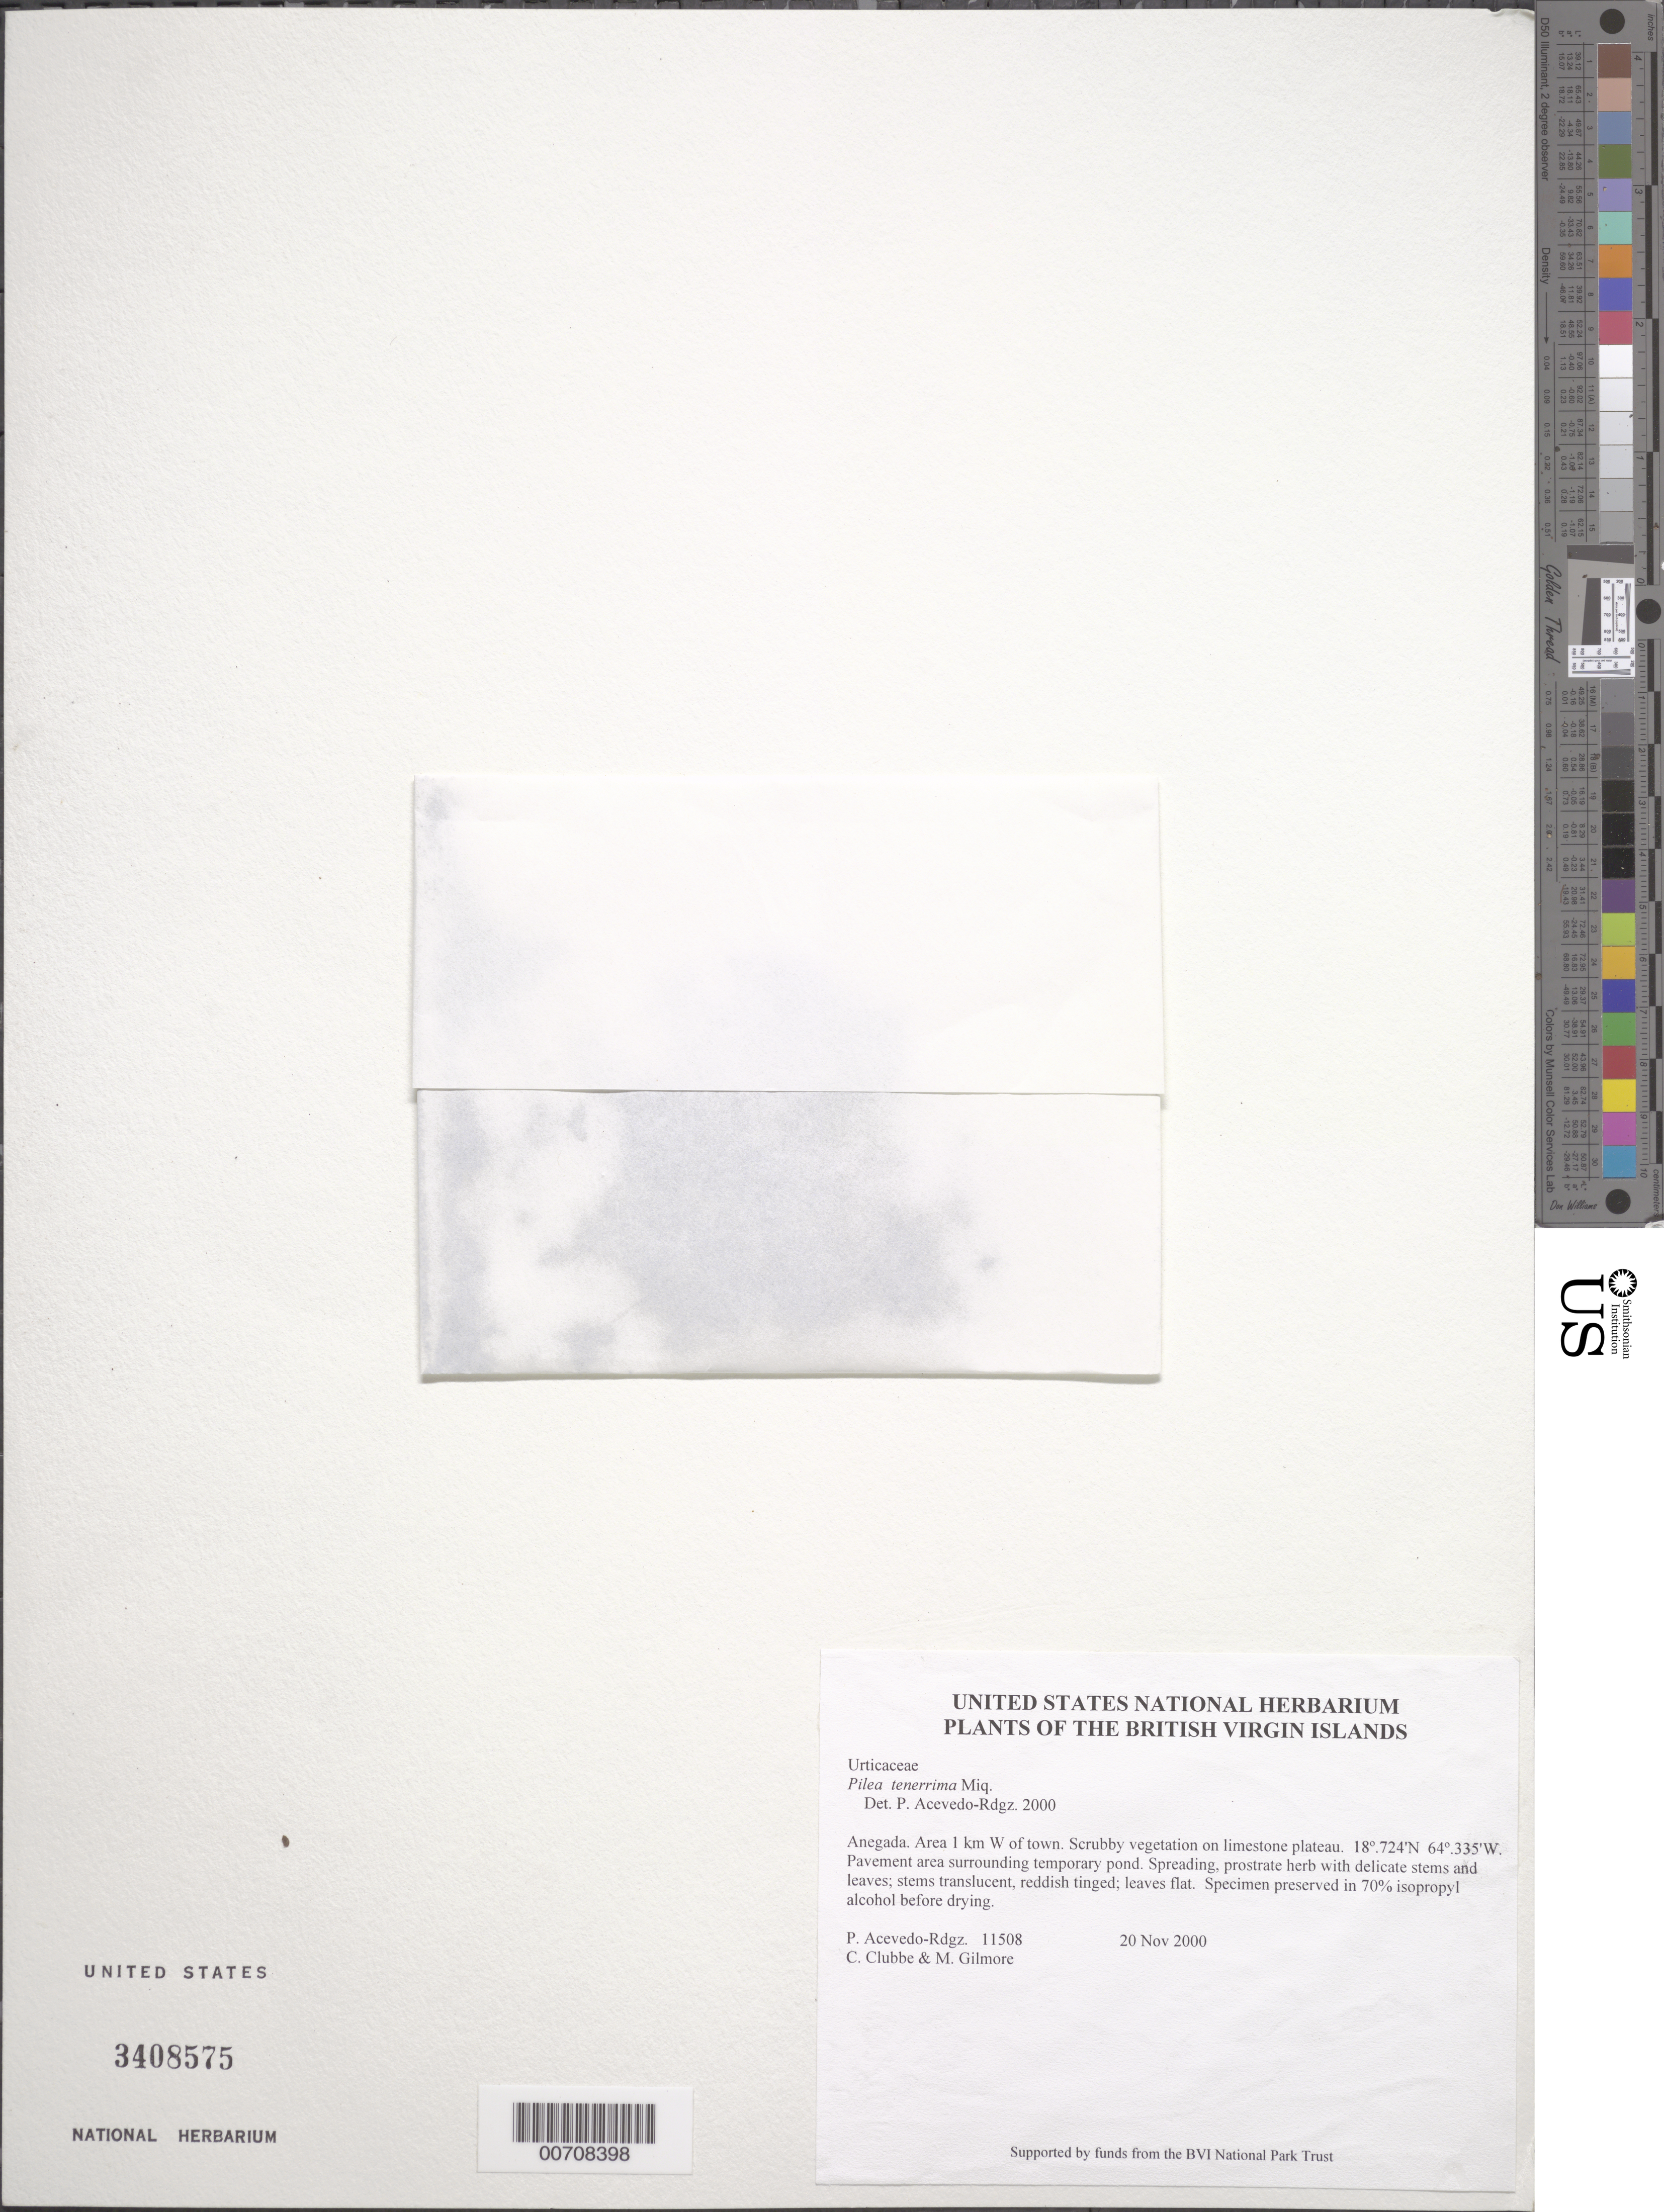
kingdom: Plantae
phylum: Tracheophyta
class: Magnoliopsida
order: Rosales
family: Urticaceae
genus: Pilea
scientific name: Pilea tenerrima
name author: Miq.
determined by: Acevedo-Rodríguez, P., (BOT), Smithsonian Institution - National Museum of Natural History (UNITED STATES)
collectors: P. Acevedo-Rodr., C. Clubbe & M. Gilmore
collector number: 11508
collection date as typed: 20 Nov 2000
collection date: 2000-11-20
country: British Virgin Islands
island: Anegada I.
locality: Area 1 km W of town. Scrubby vegetation on limestone plateau.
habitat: Pavement area surrounding temporary pond.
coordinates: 18 .724 N, 64 .335 W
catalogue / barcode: US 3408575